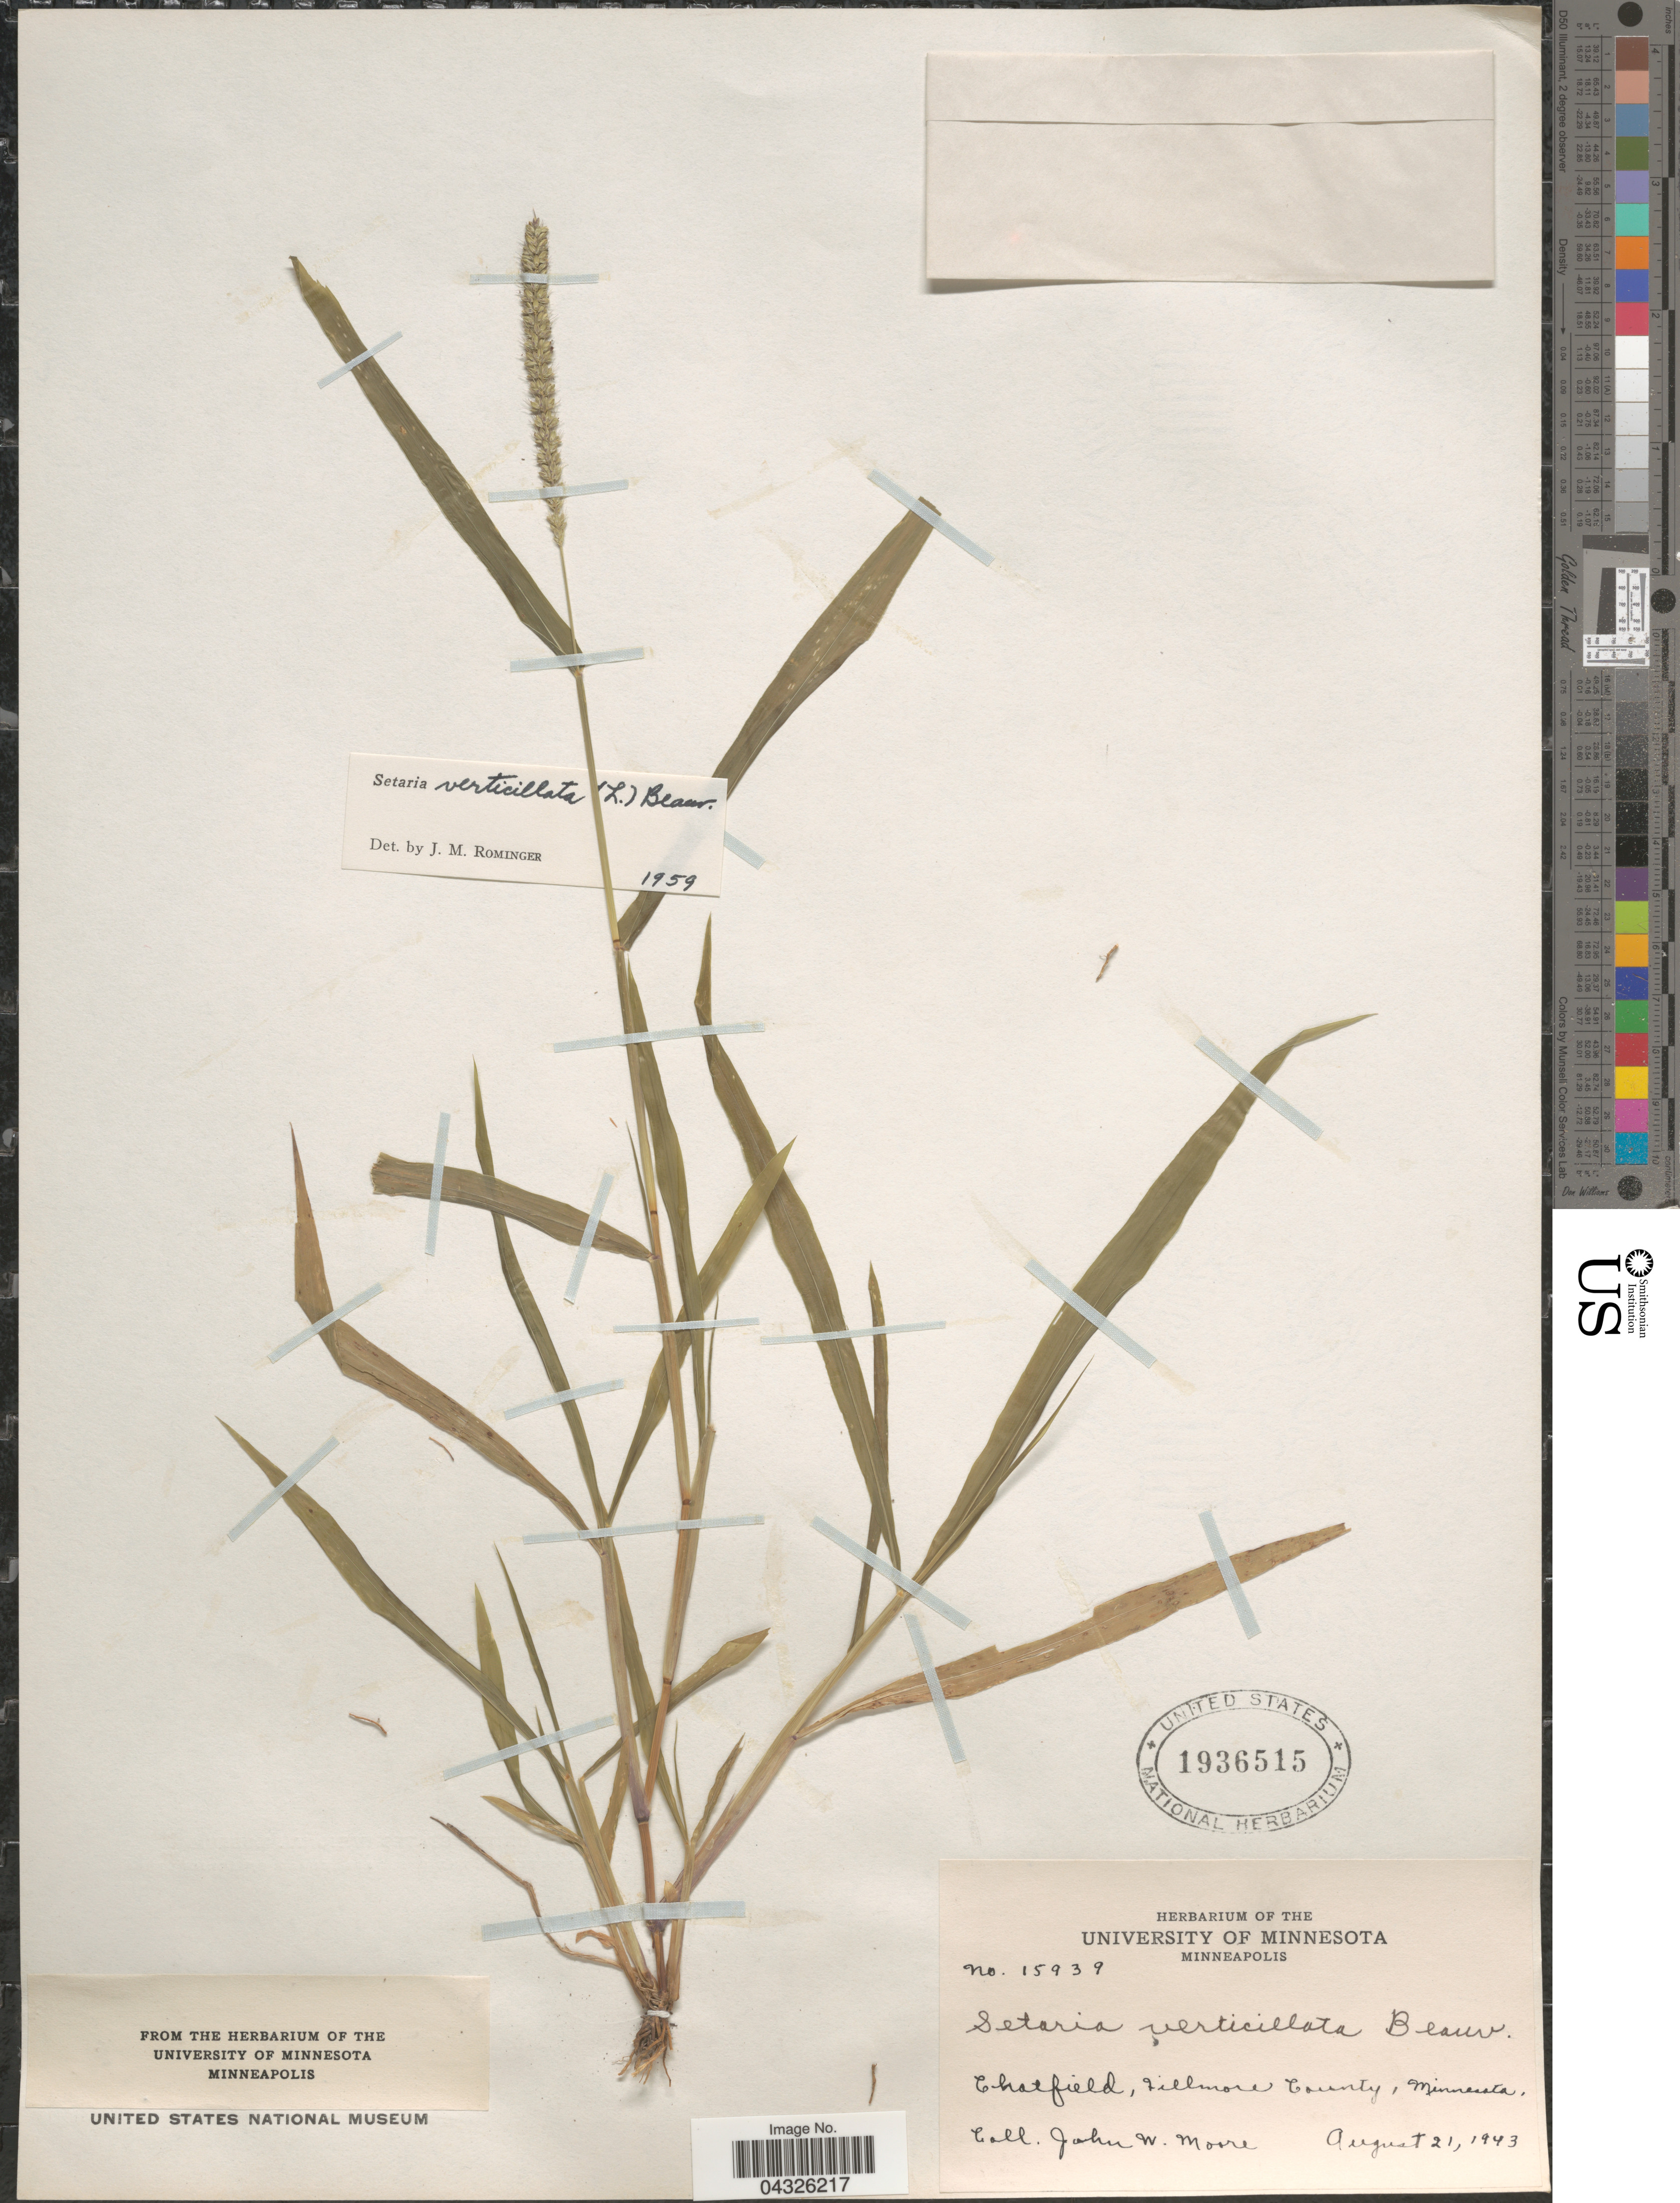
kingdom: Plantae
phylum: Tracheophyta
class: Liliopsida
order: Poales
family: Poaceae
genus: Setaria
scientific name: Setaria verticillata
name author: (L.) P. Beauv.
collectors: J. Moore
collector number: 15939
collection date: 1943-08-21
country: United States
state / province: Minnesota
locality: Chatfield, Fillmore County.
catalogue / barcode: US 1936515